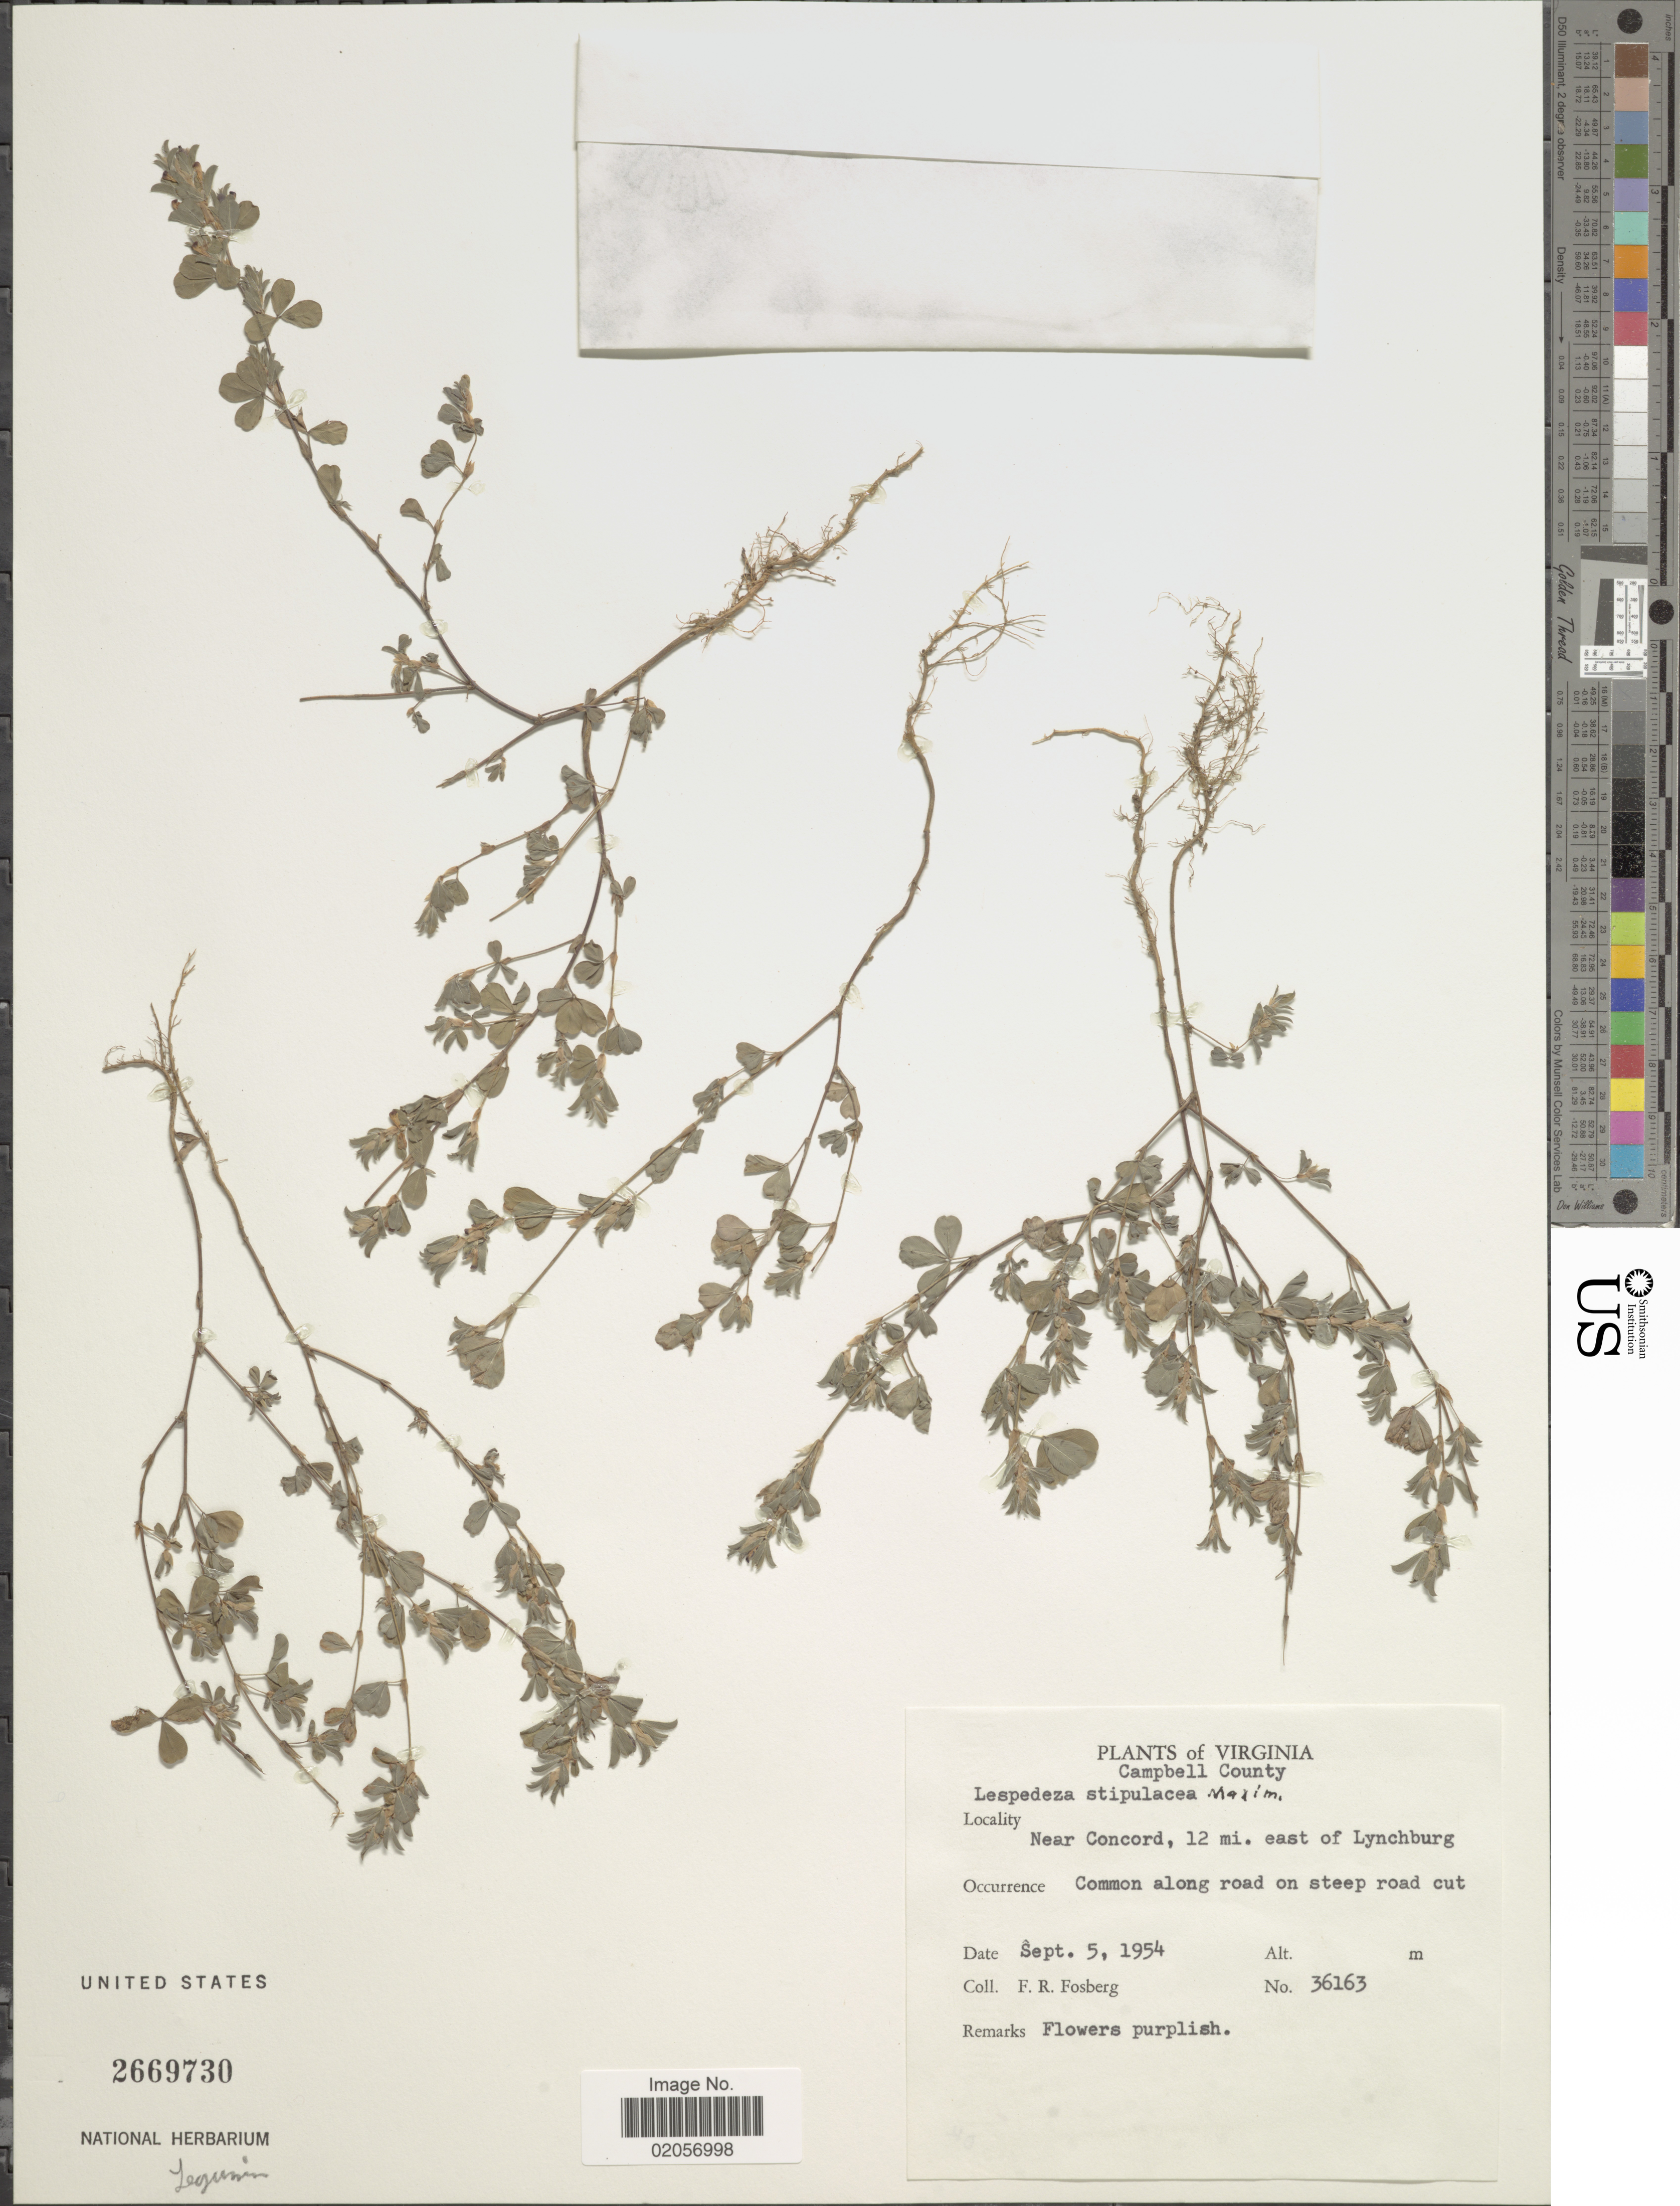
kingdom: Plantae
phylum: Tracheophyta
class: Magnoliopsida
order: Fabales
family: Fabaceae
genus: Kummerowia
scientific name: Kummerowia stipulacea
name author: (Maxim.) Makino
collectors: F. R. Fosberg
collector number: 36163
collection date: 1954-09-05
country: United States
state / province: Virginia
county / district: Campbell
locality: Campbell County, near Concord, 12 mi. east of Lynchburg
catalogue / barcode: US 2669730